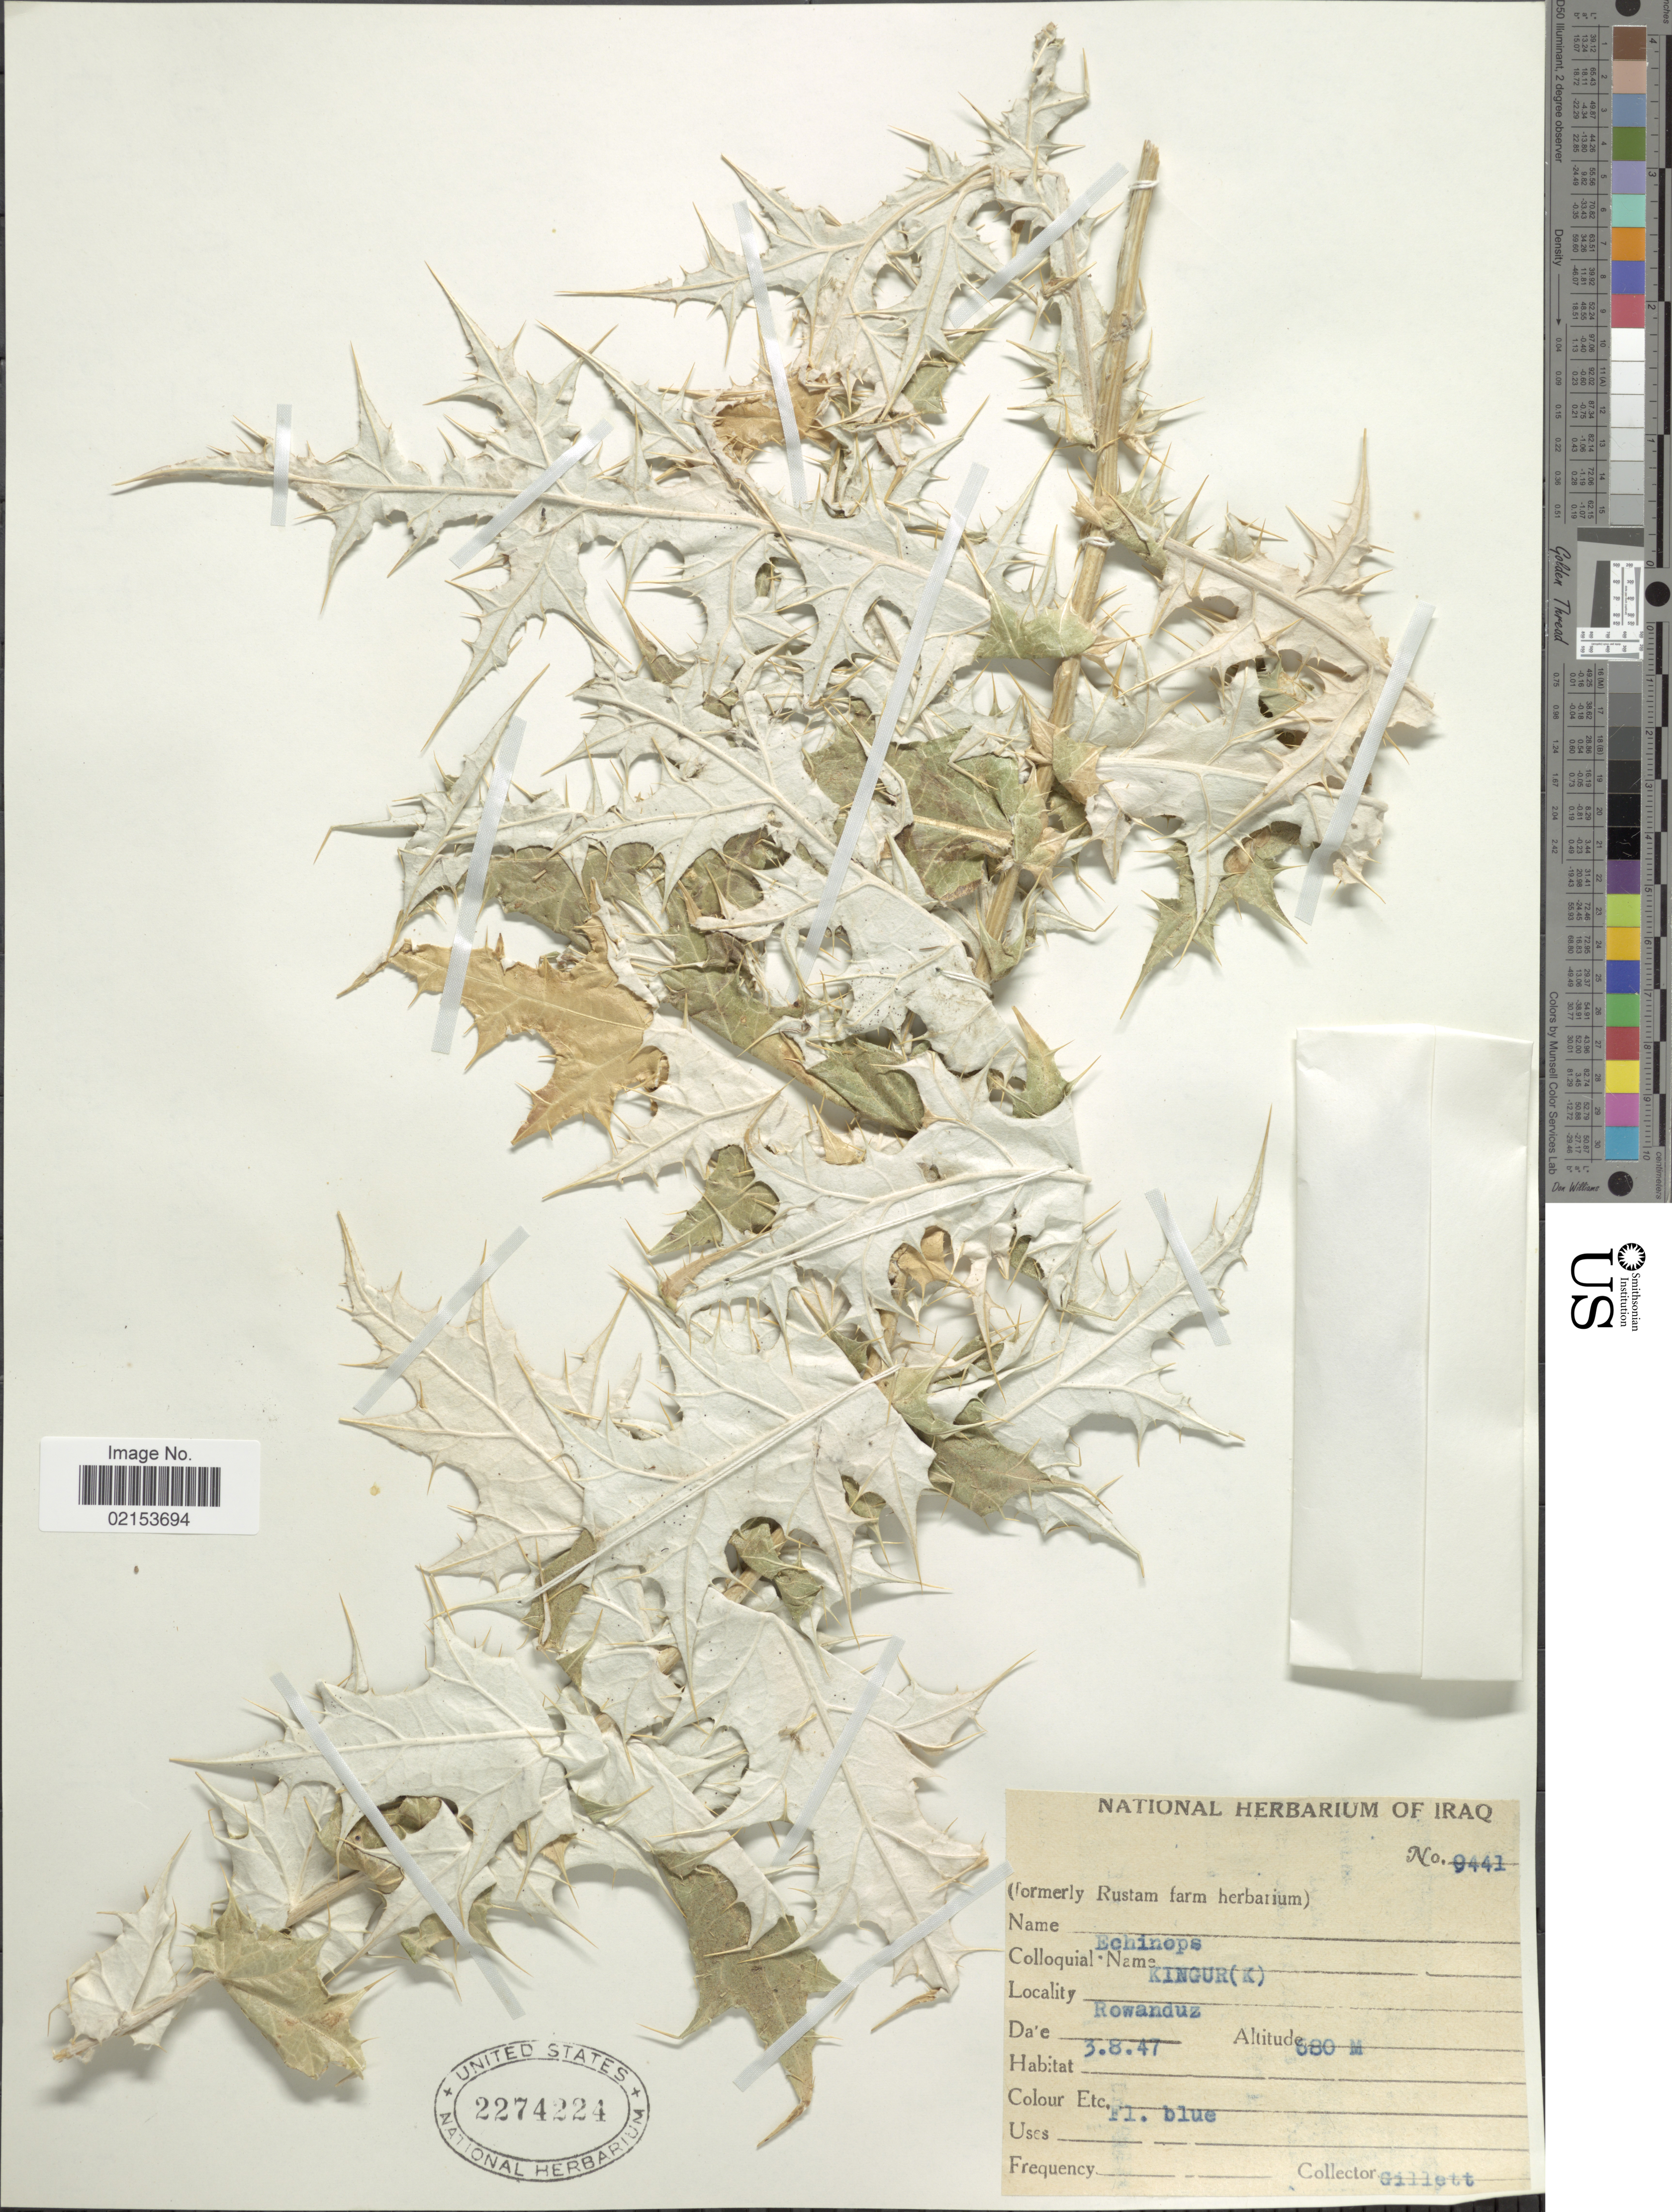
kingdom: Plantae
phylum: Tracheophyta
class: Magnoliopsida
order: Asterales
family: Asteraceae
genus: Echinops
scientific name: Echinops sp.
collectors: Gillett, --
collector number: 9441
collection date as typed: Transcribed d/m/y: 3/8/47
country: Iraq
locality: Kingur (K) Rowanduz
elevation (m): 680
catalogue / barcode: US 2274224